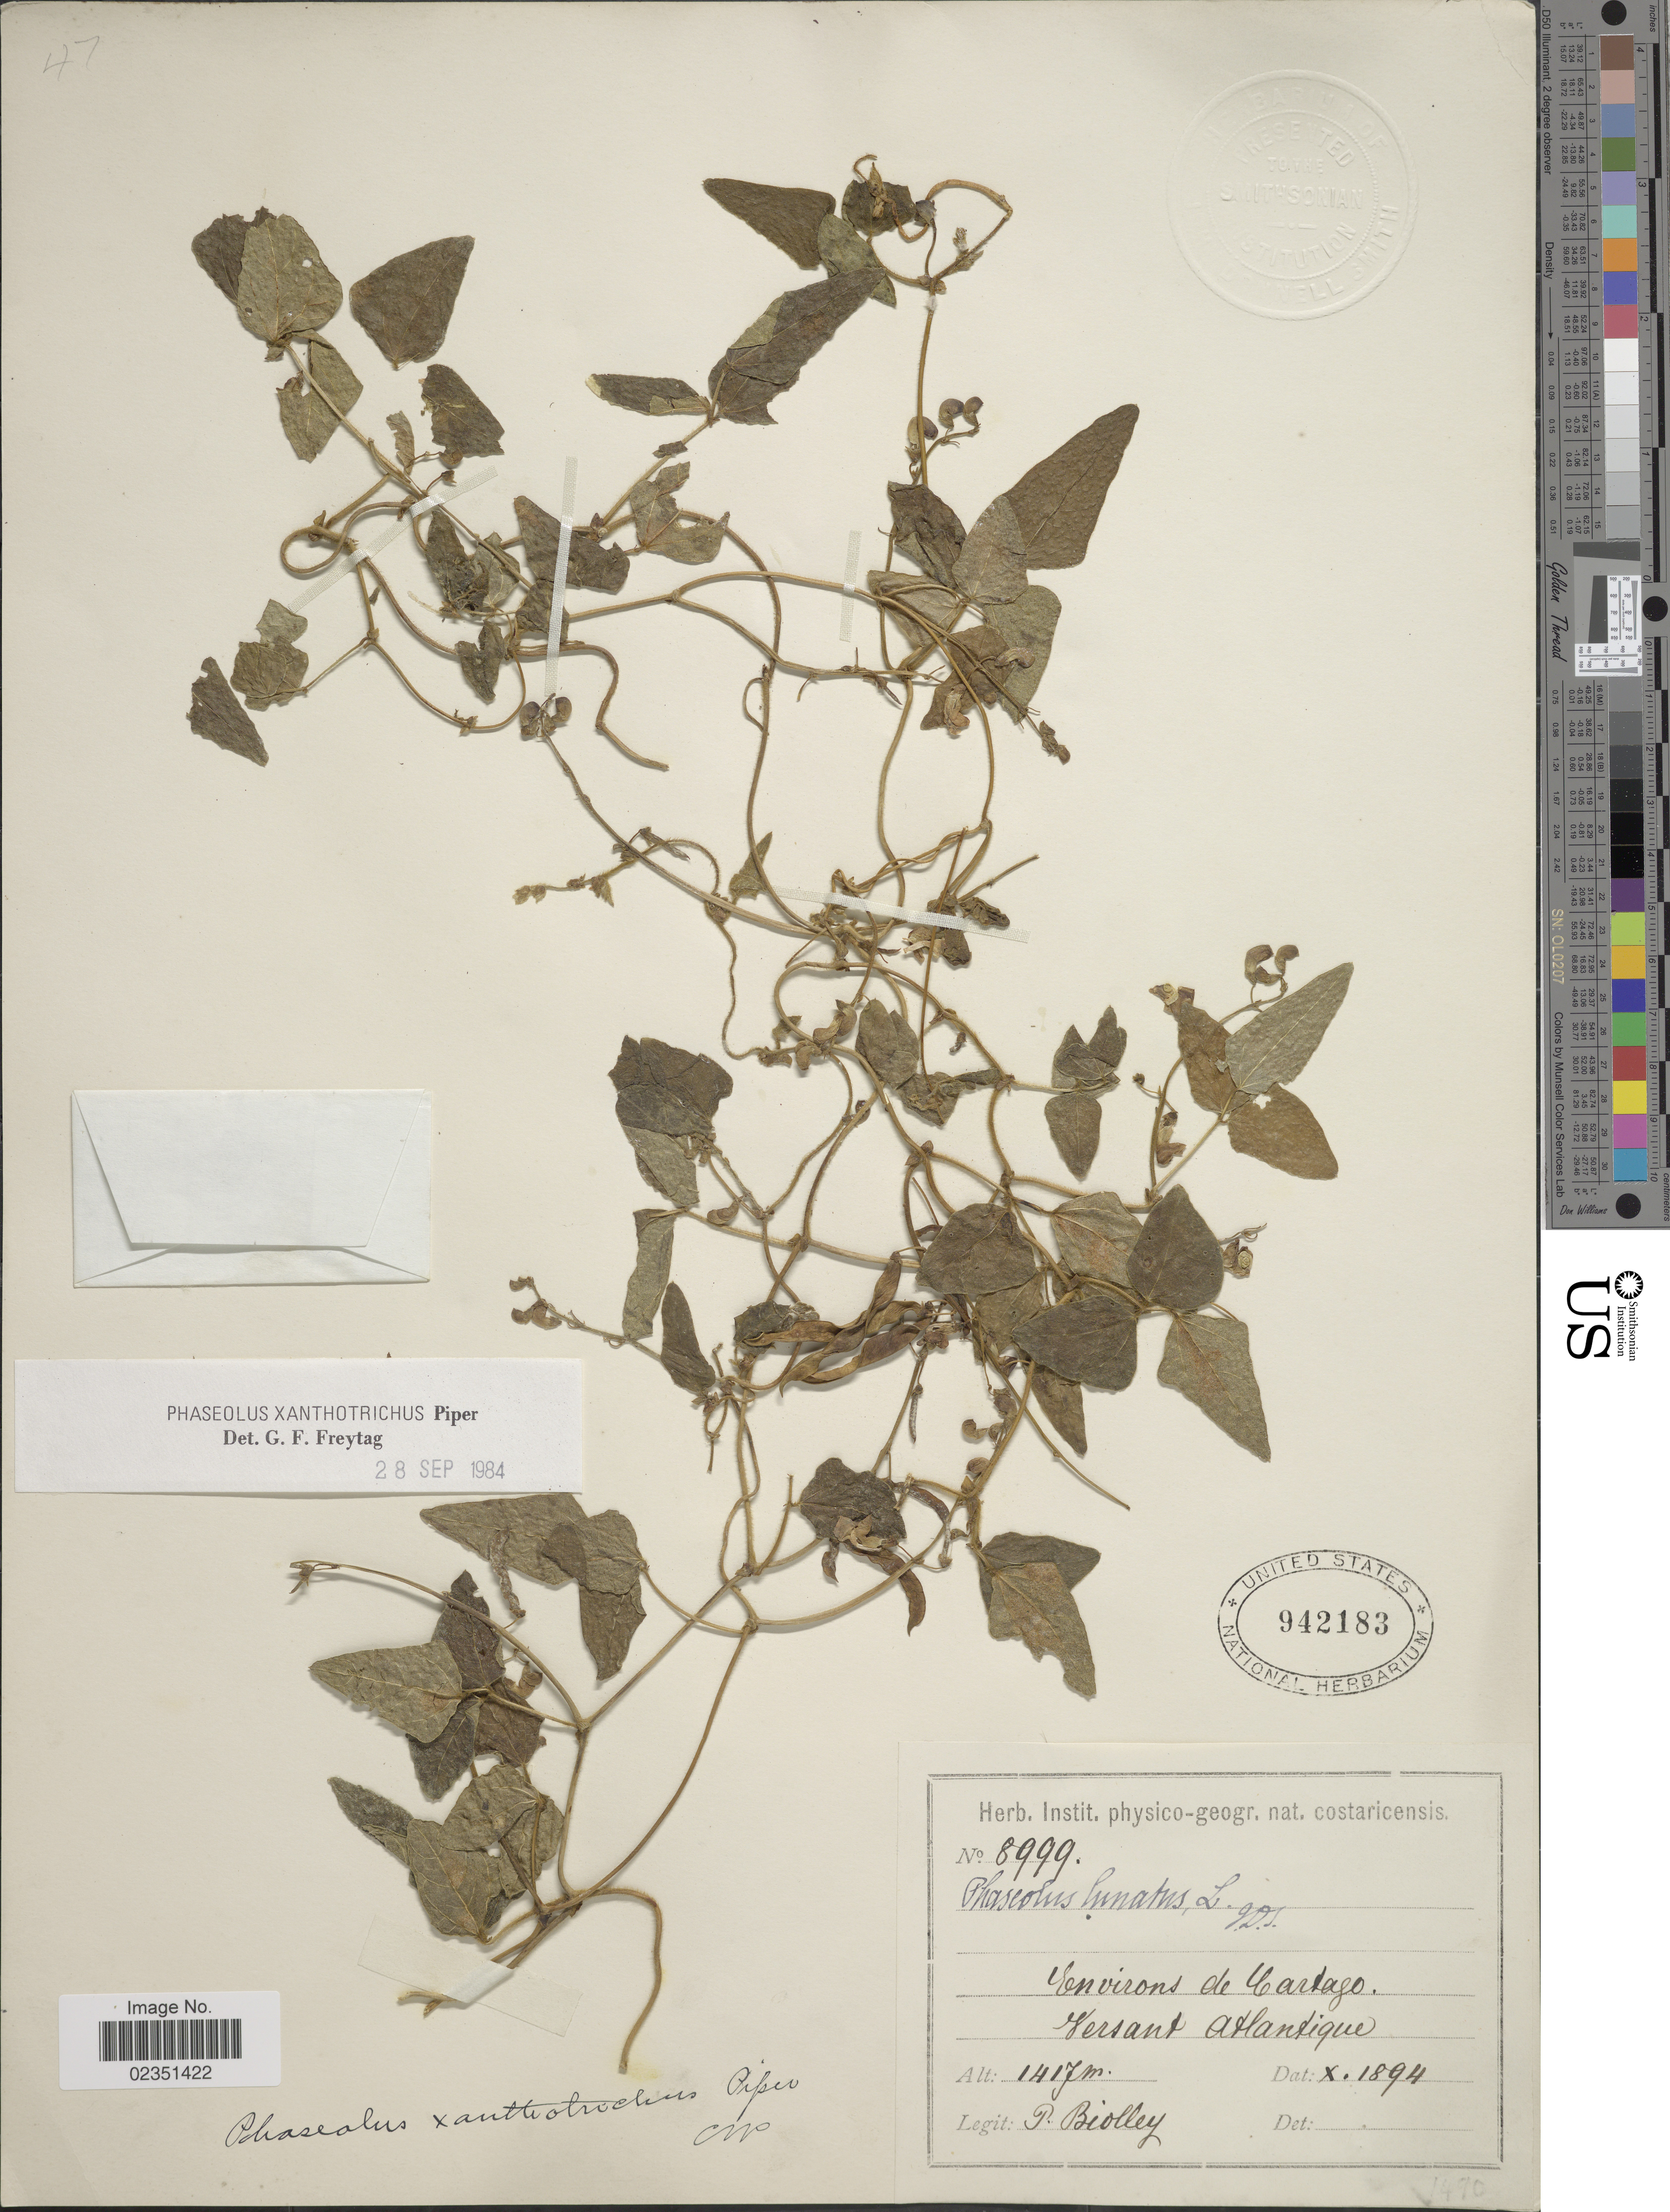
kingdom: Plantae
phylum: Tracheophyta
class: Magnoliopsida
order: Fabales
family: Fabaceae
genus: Phaseolus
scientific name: Phaseolus xanthotrichus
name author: Piper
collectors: P. Biolley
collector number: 8999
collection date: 1894-10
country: Costa Rica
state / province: Cartago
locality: Versant Atlantique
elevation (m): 1417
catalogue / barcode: US 942183